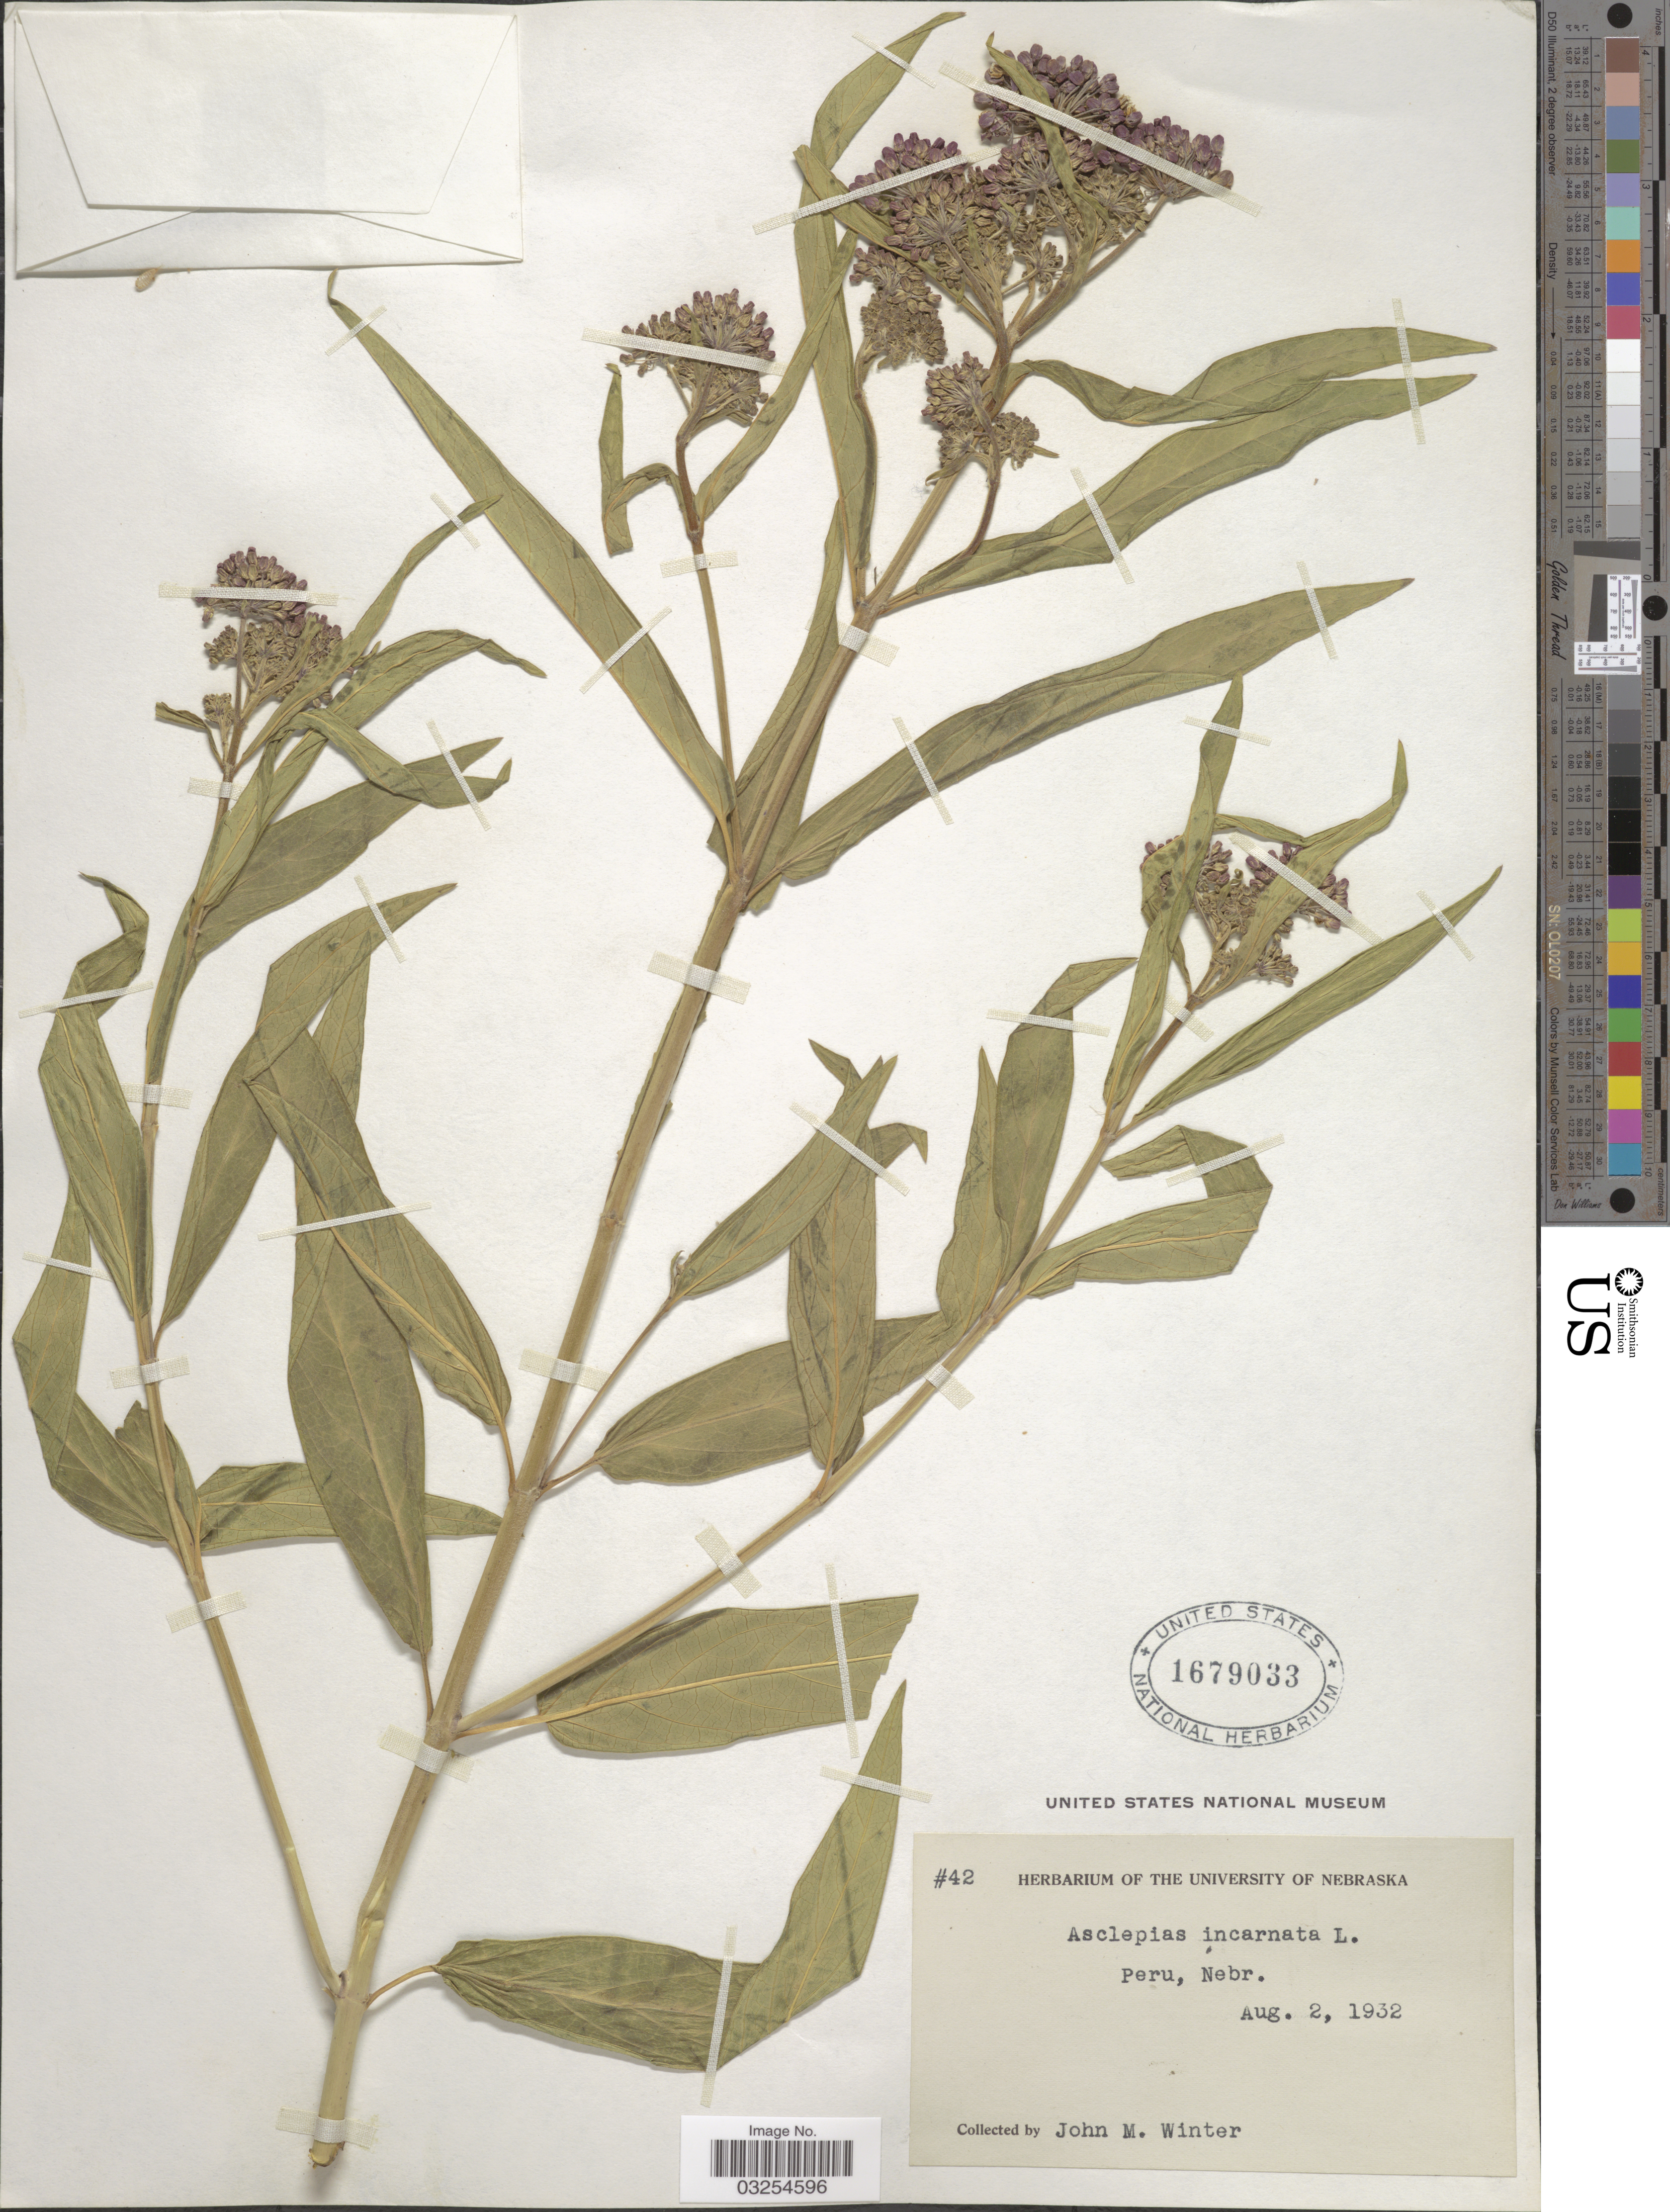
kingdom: Plantae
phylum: Tracheophyta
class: Magnoliopsida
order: Gentianales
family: Apocynaceae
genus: Asclepias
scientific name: Asclepias incarnata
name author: L.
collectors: J. M. Winter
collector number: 42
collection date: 1932-08-02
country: United States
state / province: Nebraska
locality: Peru.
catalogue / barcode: US 1679033